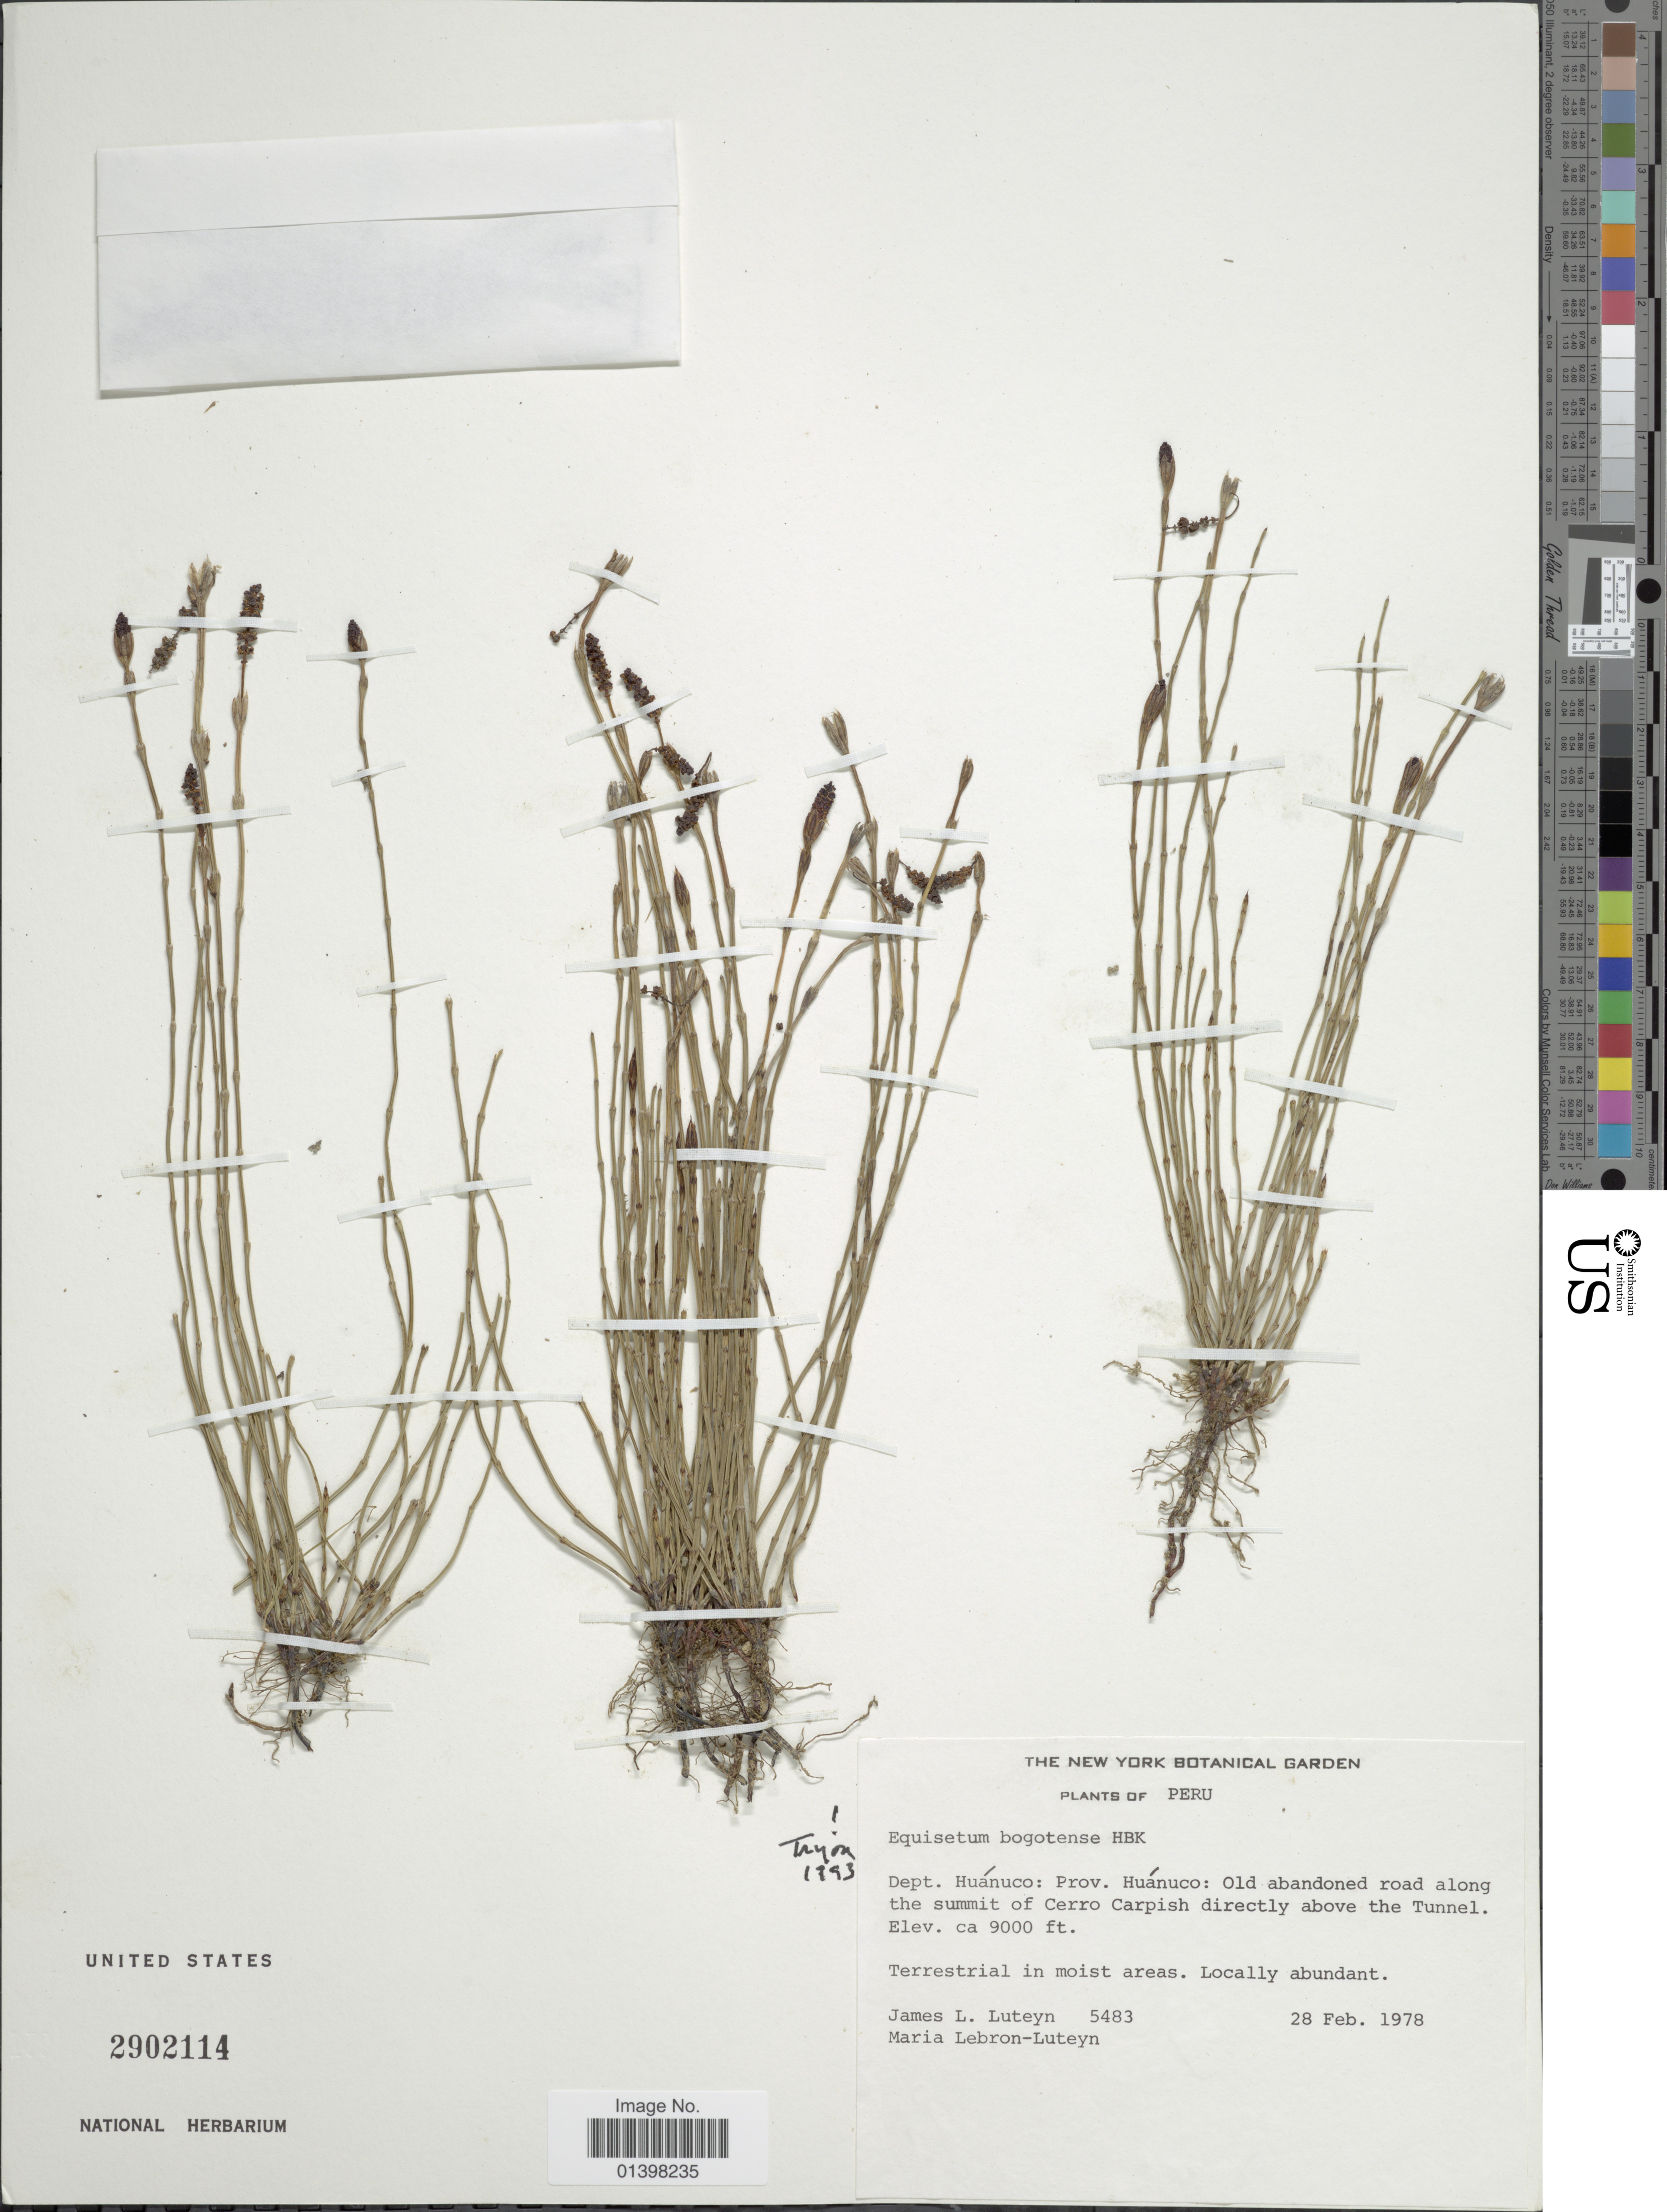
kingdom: Plantae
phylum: Tracheophyta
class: Polypodiopsida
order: Equisetales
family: Equisetaceae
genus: Equisetum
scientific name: Equisetum bogotense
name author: Kunth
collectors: J. L. Luteyn & M. L. Lebrón-Luteyn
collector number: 5483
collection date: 1978-02-28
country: Peru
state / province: Huánuco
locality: Dept. Huánuco, Old abandoned road along the summit of Cerro Carpish directly above the Tunnel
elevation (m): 2743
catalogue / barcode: US 2902114